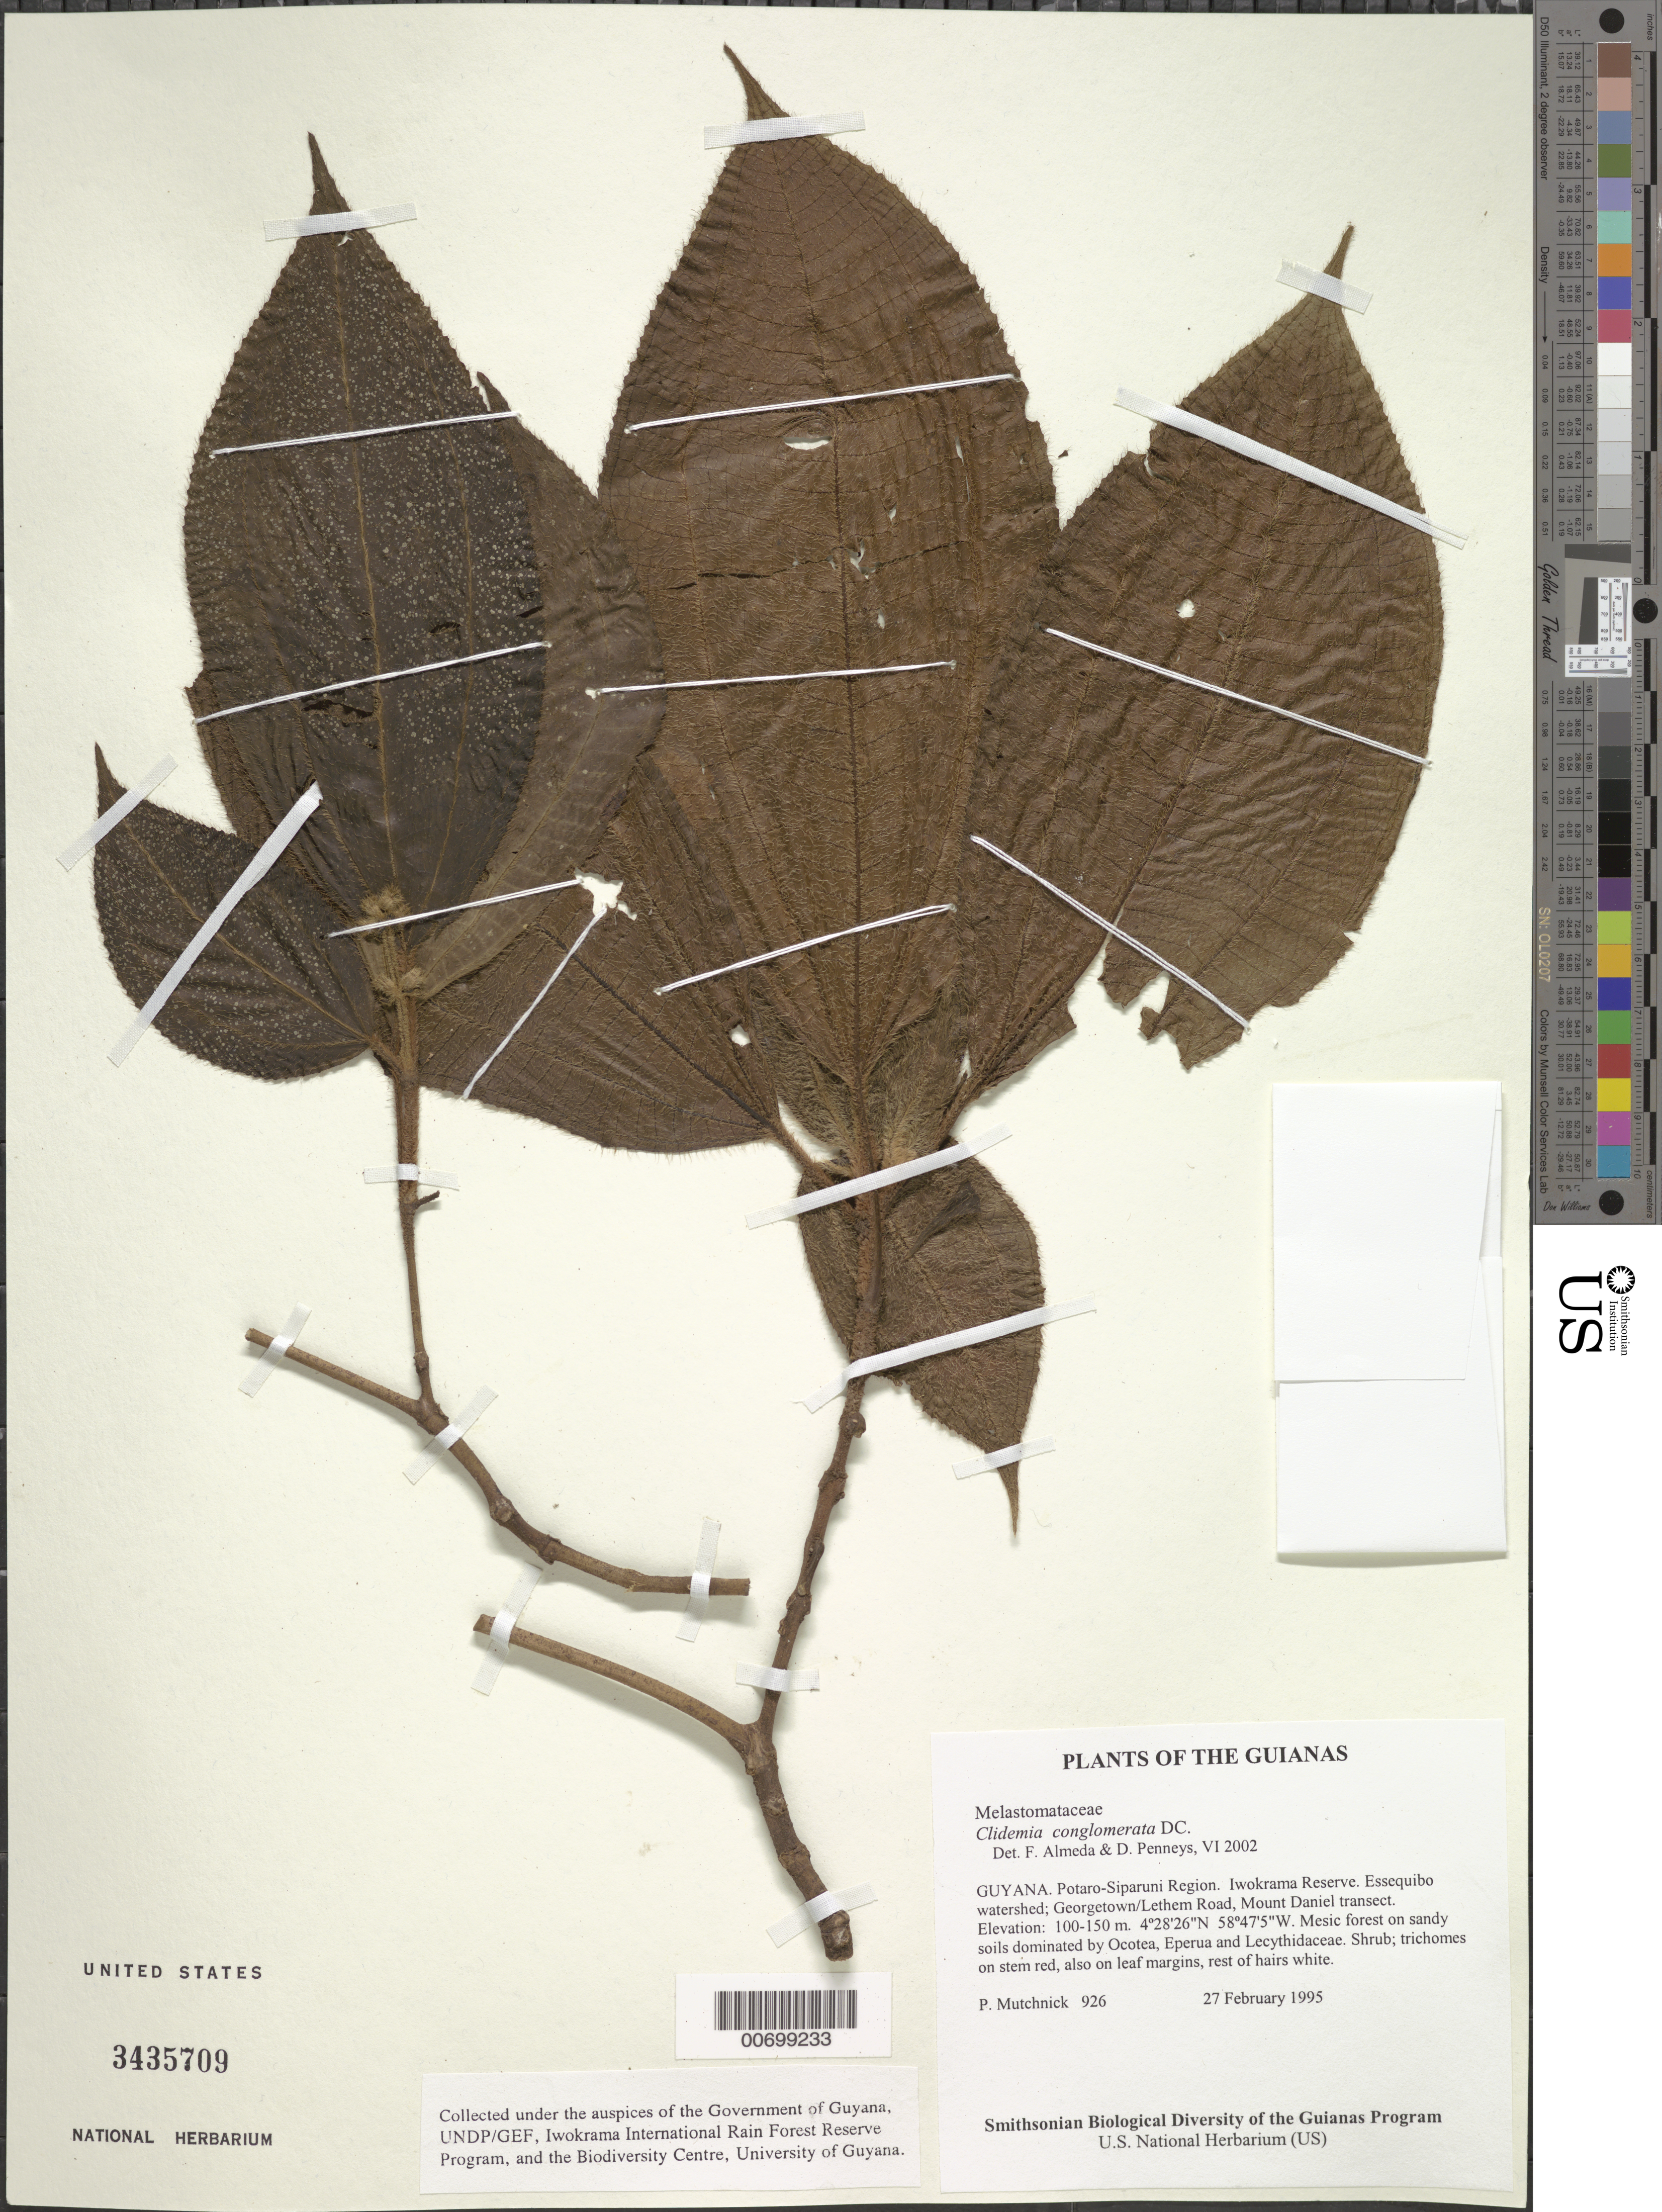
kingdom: Plantae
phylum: Tracheophyta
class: Magnoliopsida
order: Myrtales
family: Melastomataceae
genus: Clidemia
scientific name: Clidemia conglomerata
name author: DC.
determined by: Almeda, F.; Penneys, D. S.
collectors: P. Mutchnick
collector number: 926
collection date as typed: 27 February 1995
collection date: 1995-02-27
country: Guyana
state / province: Potaro-Siparuni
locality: Iwokrama Reserve. Essequibo watershed; Georgetown/Lethem Road, Mount Daniel transect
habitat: Mesic forest on sandy soils dominated by Ocotea, Eperua and Lecythidaceae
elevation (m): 100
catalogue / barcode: US 3435709